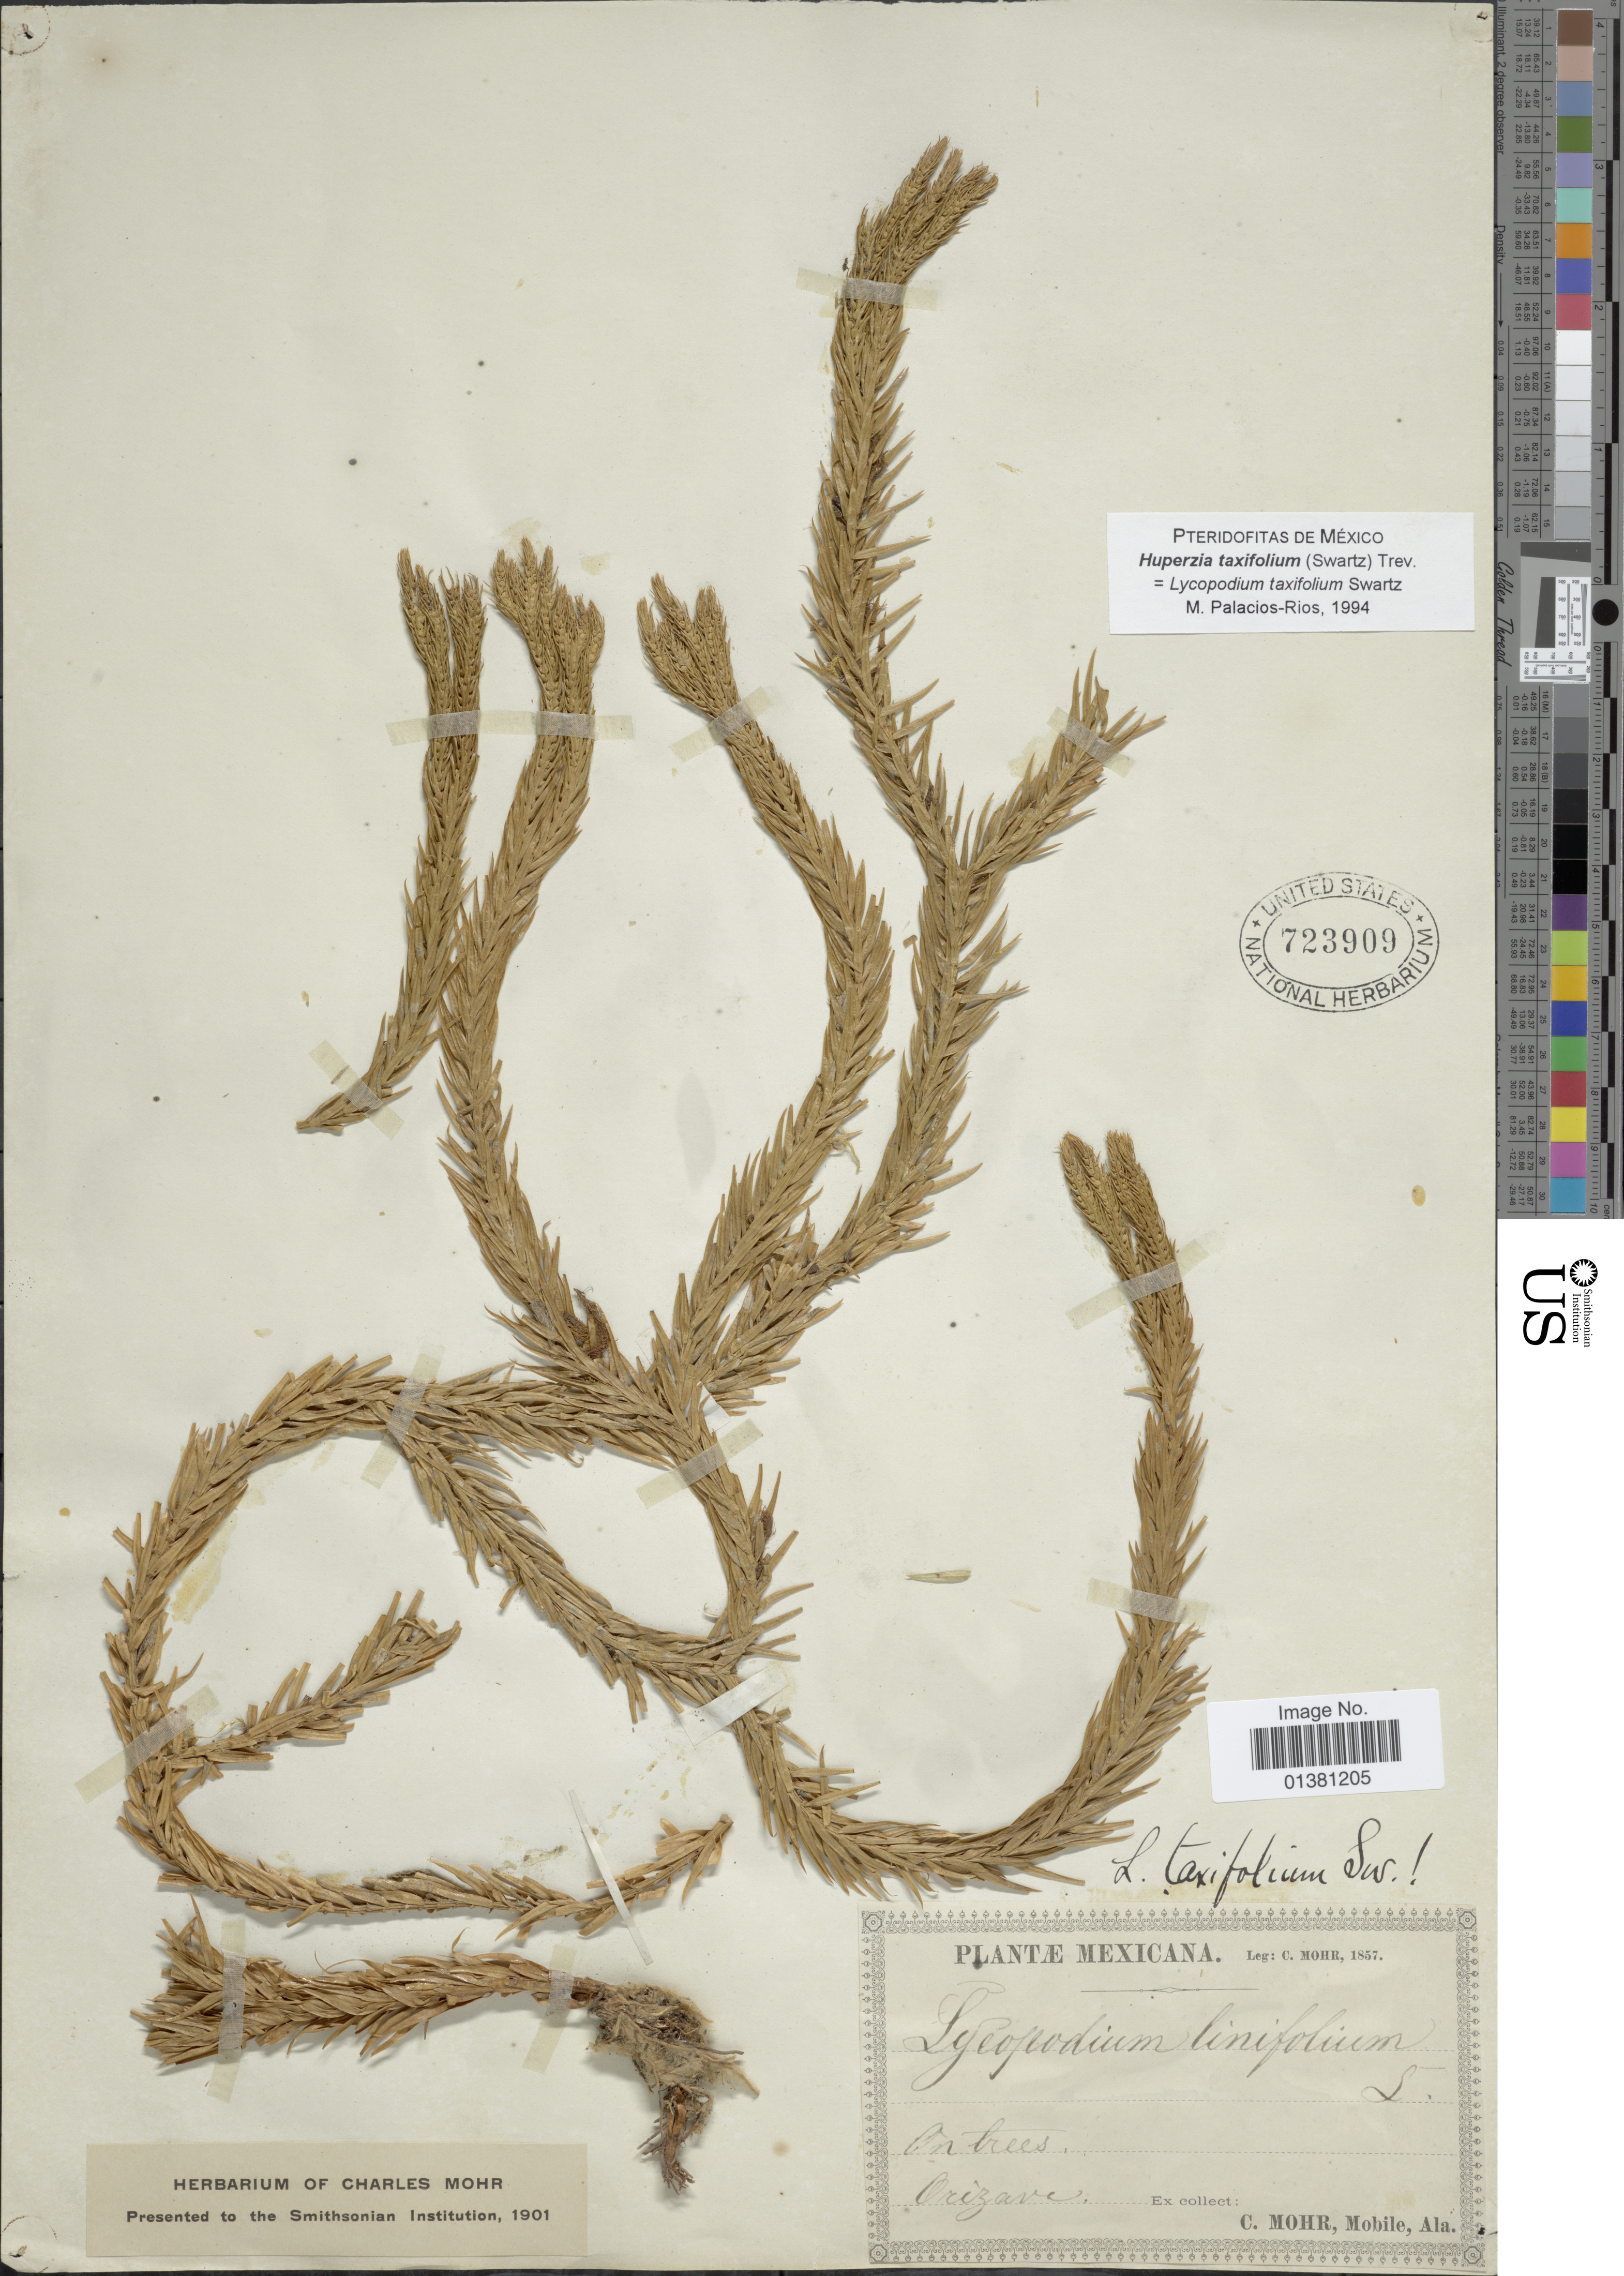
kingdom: Plantae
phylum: Tracheophyta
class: Lycopodiopsida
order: Lycopodiales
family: Lycopodiaceae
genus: Phlegmariurus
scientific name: Phlegmariurus taxifolius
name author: (Sw.) Á. Löve & D. Löve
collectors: C. T. Mohr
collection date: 1857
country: Mexico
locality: Orizaba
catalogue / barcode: US 723909